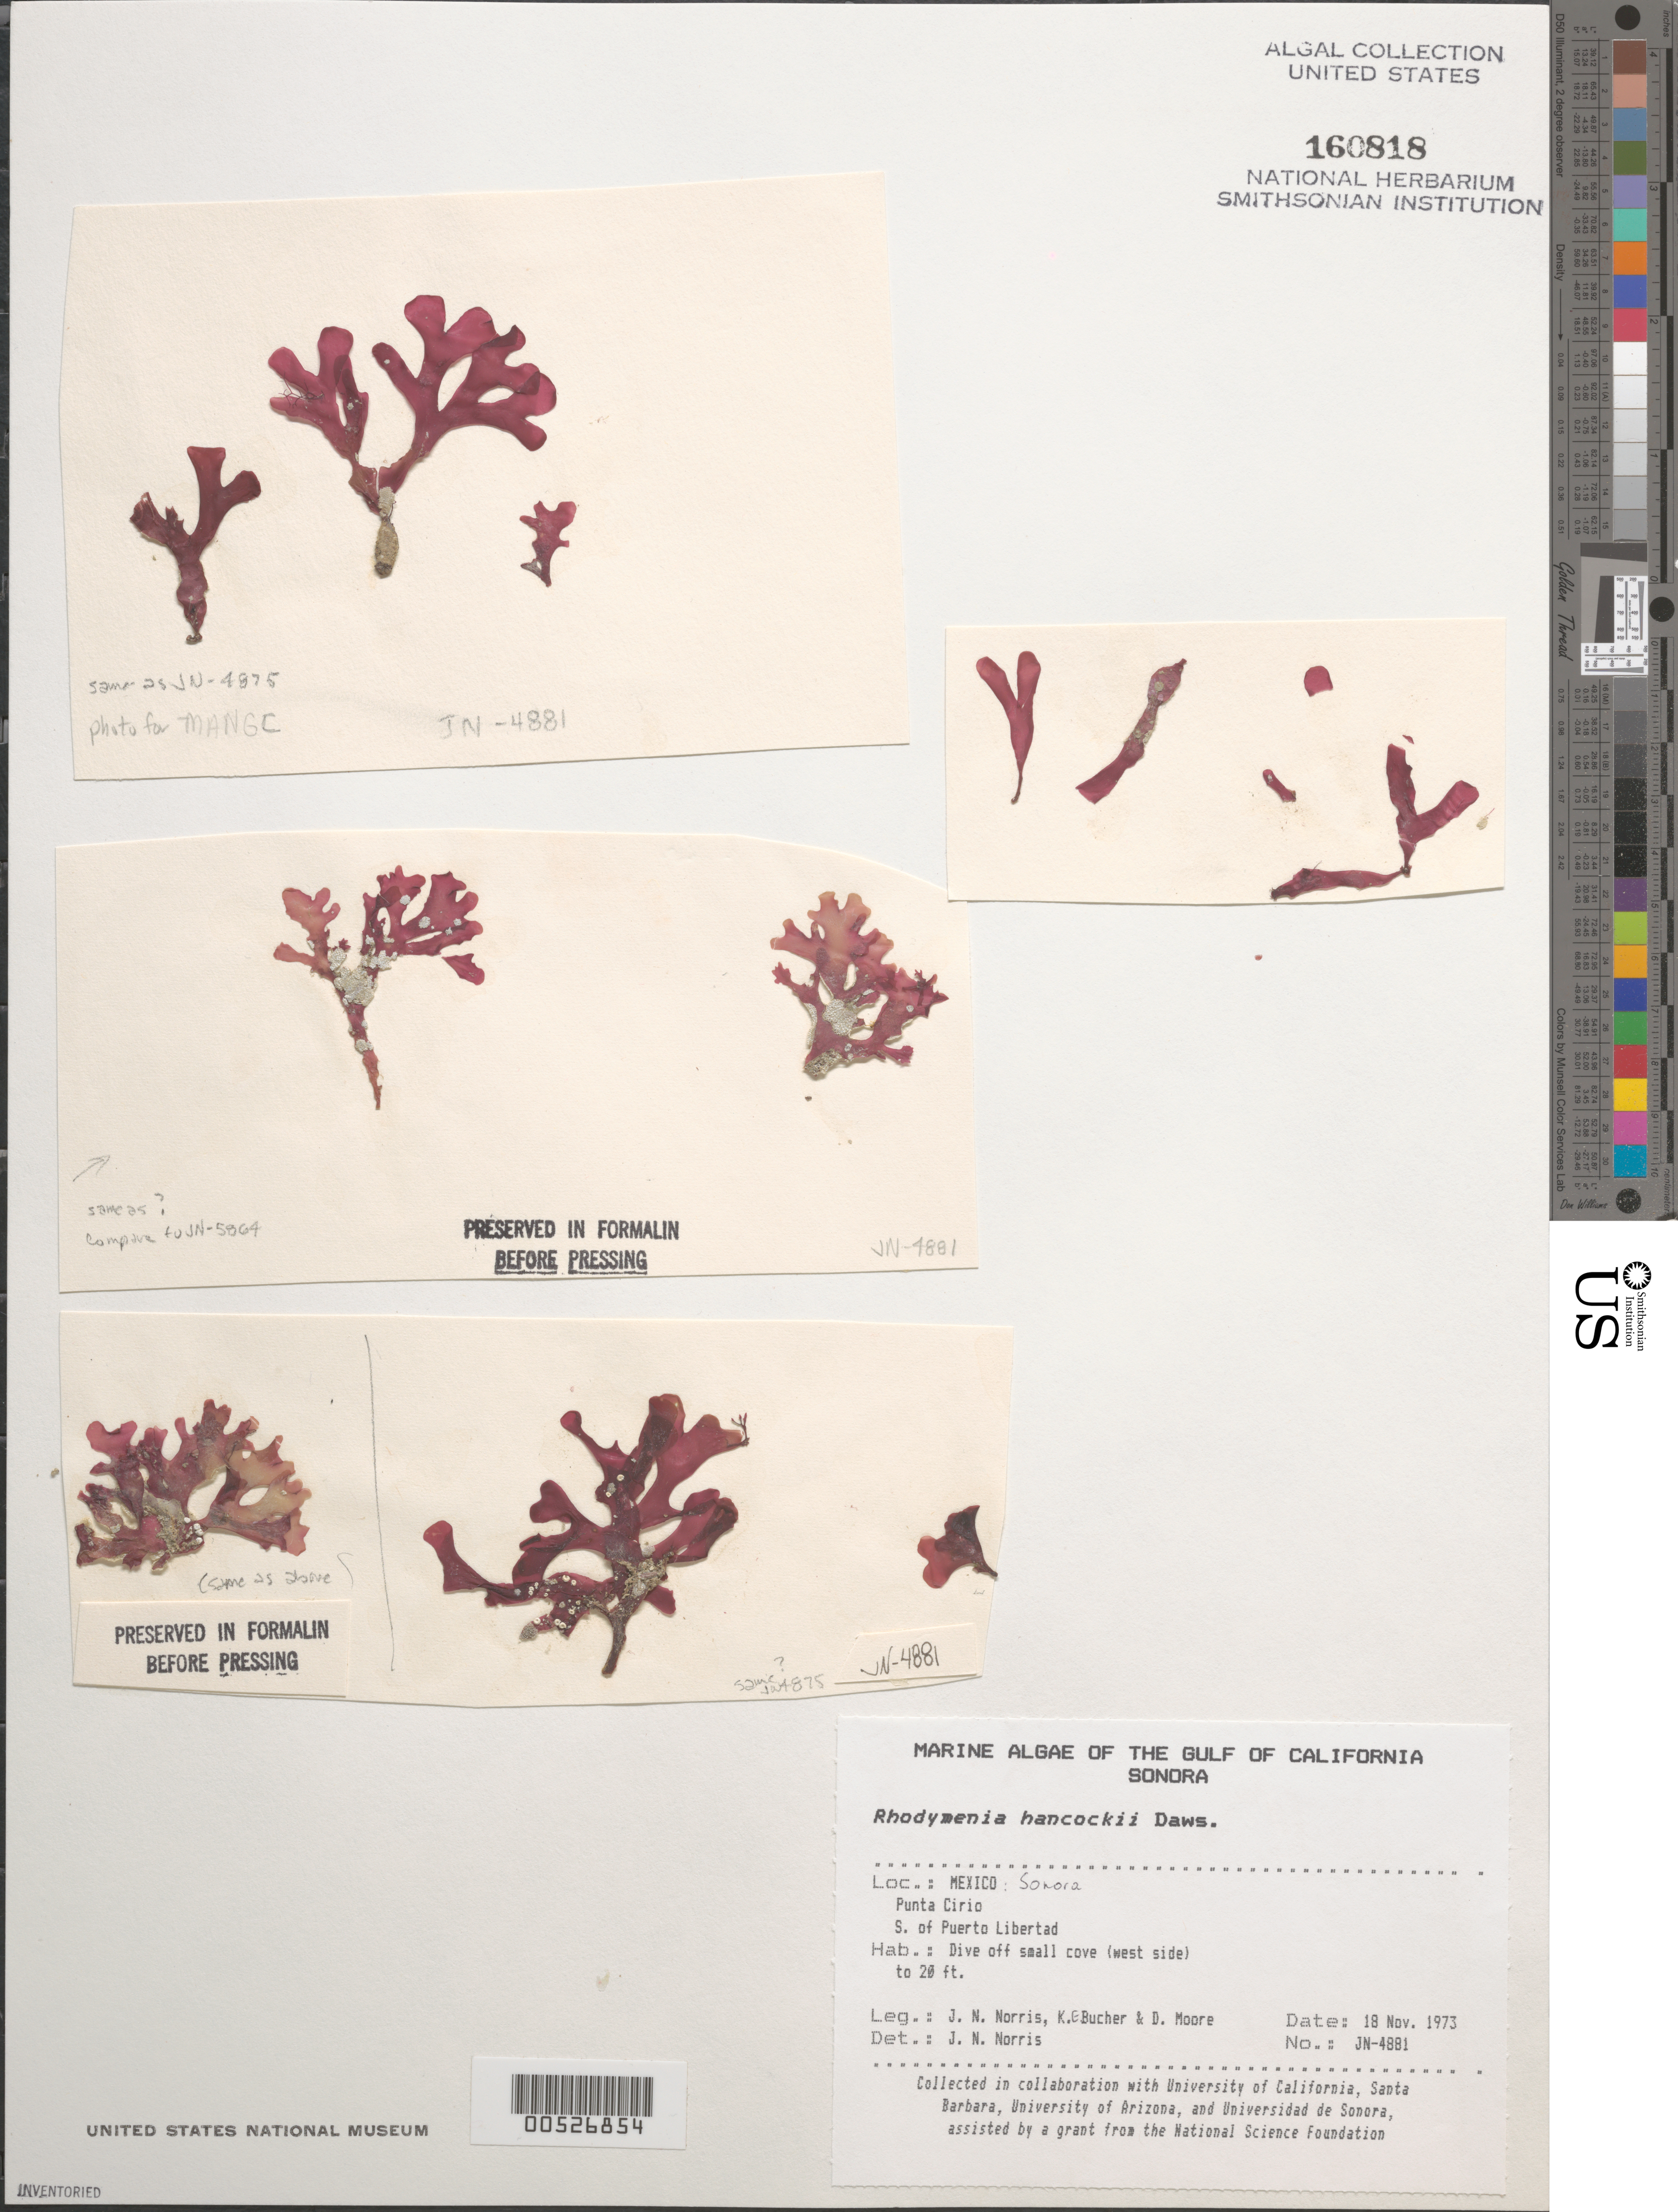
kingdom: Plantae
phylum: Rhodophyta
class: Florideophyceae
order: Rhodymeniales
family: Rhodymeniaceae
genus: Rhodymenia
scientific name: Rhodymenia hancockii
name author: E.Y. Dawson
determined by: Norris, James N.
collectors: J. N. Norris, K. E. Bucher & D. Moore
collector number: JN-4881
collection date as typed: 18 Nov 1973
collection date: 1973-11-18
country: Mexico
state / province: Sonora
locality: Punta Cirio south of Puerto Libertad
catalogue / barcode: US 160818